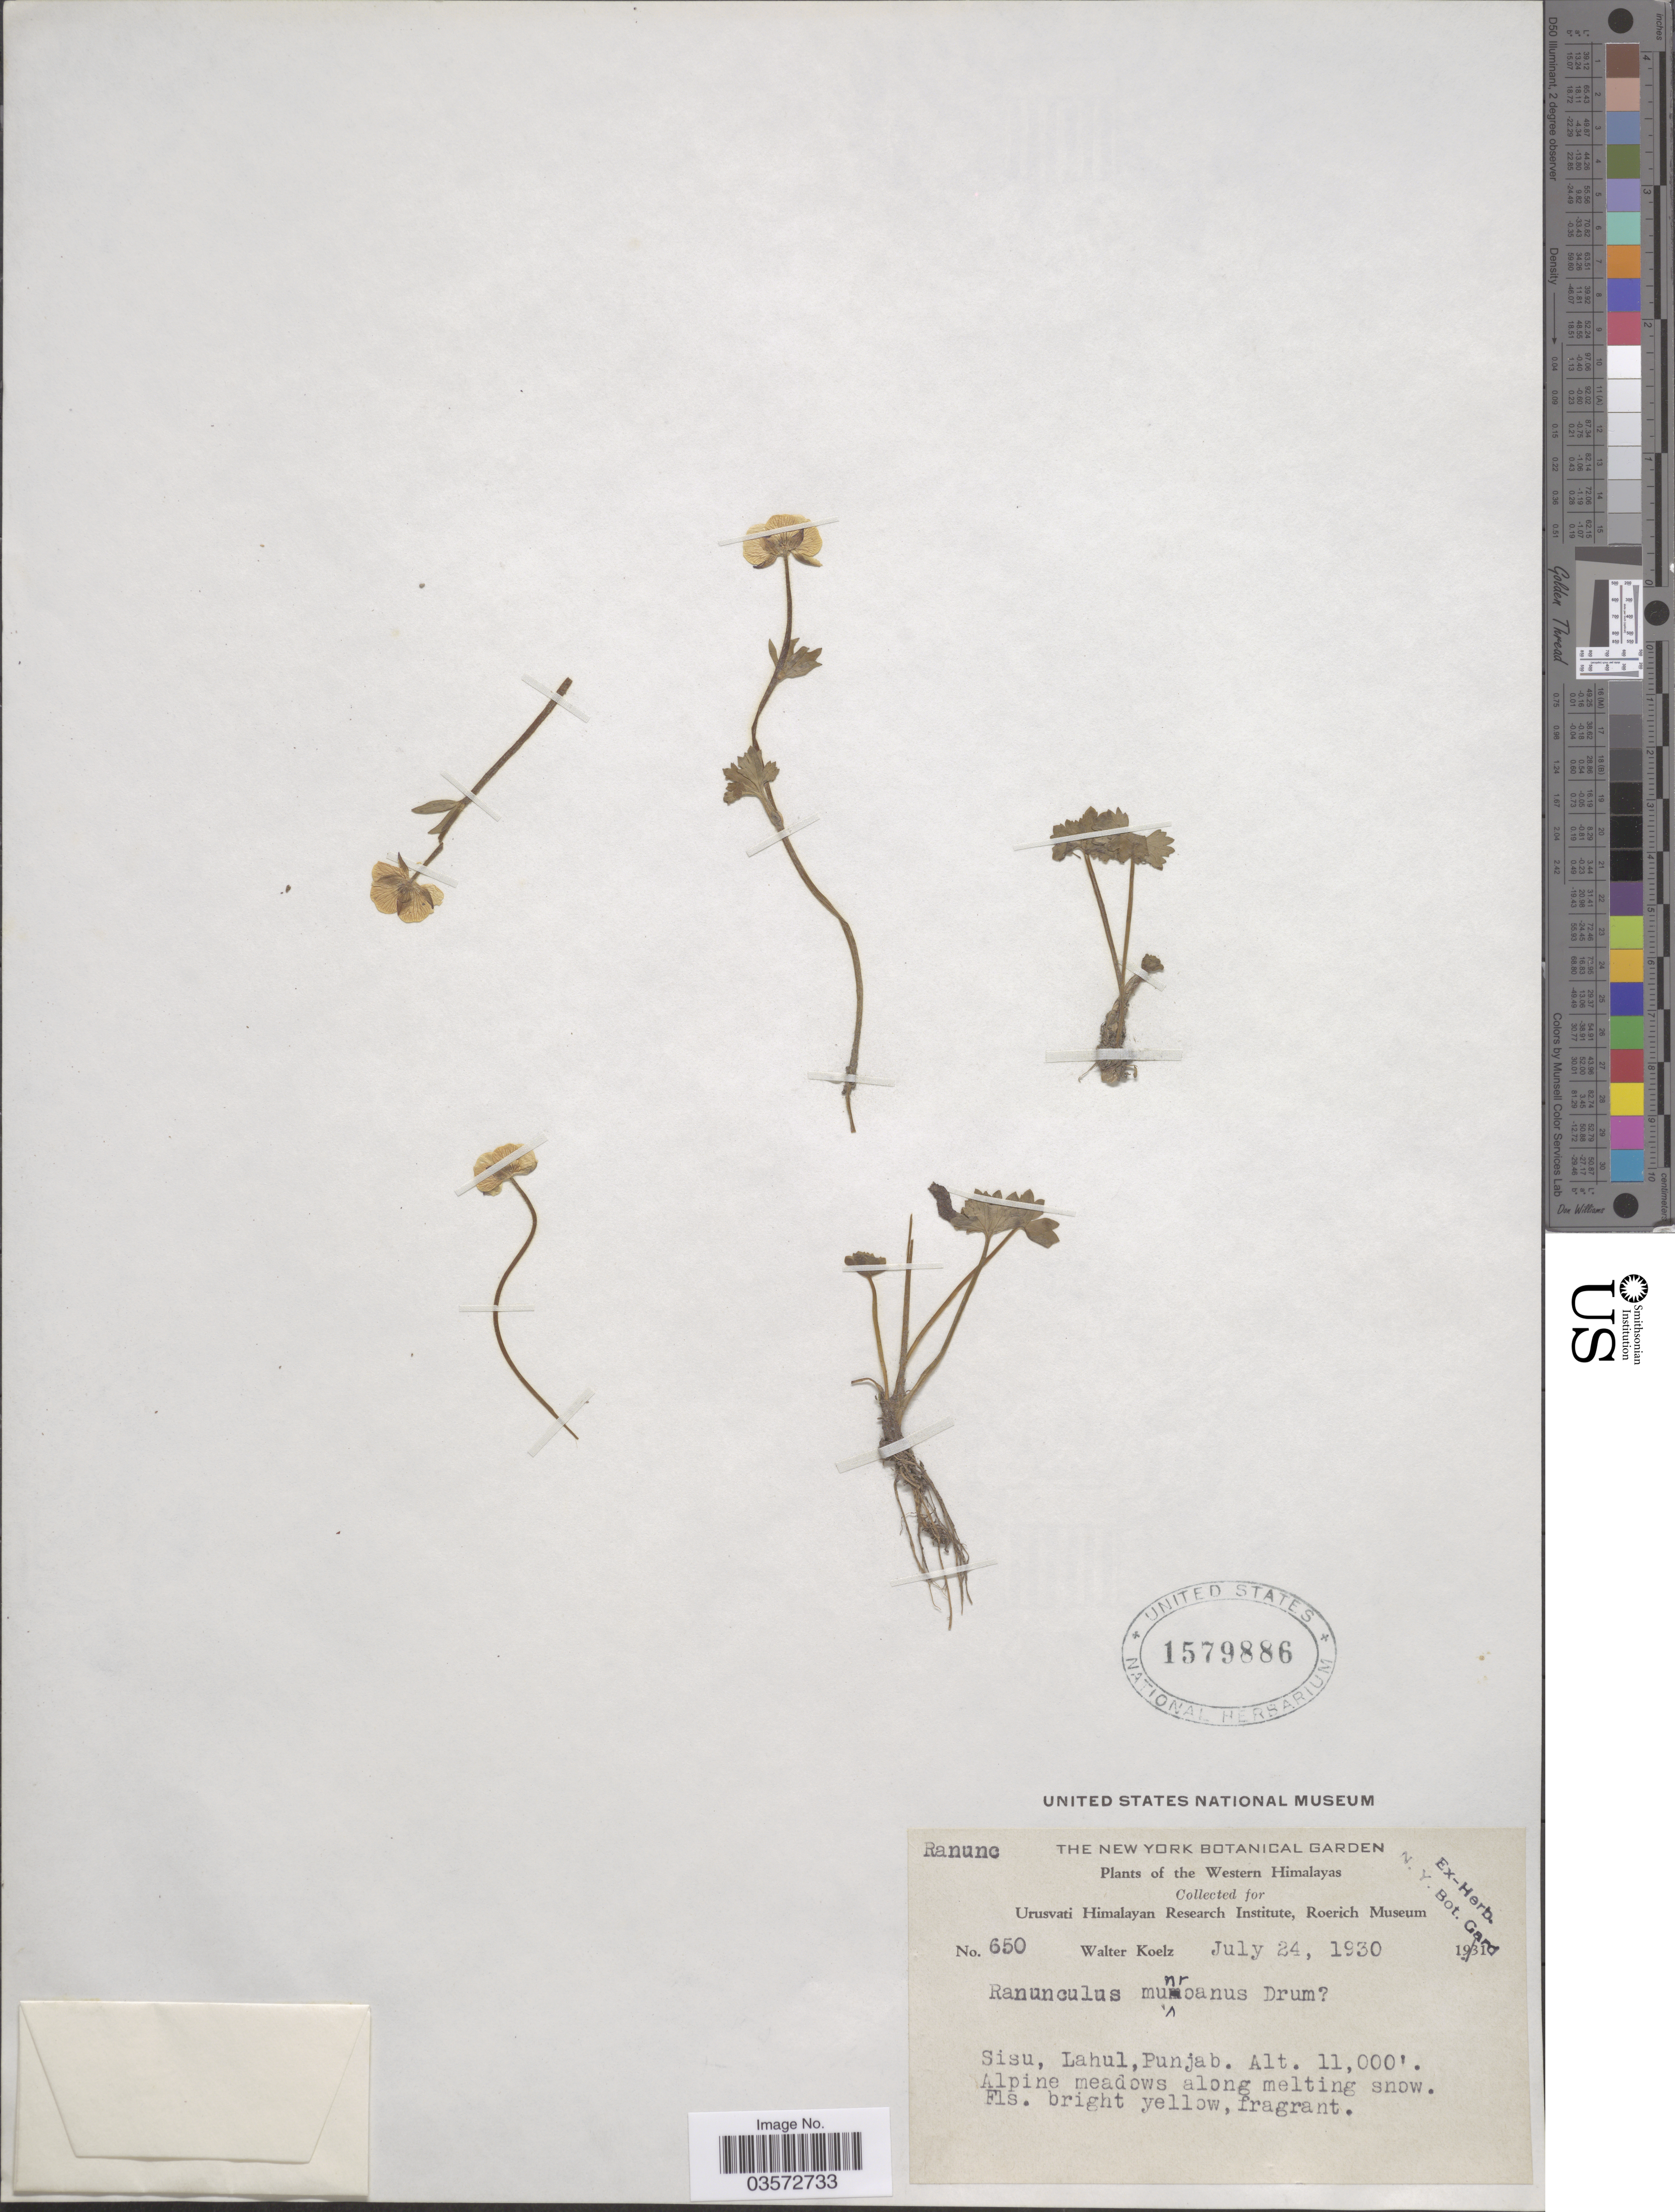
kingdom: Plantae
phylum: Tracheophyta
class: Magnoliopsida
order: Ranunculales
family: Ranunculaceae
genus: Ranunculus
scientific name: Ranunculus munroanus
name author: J.R. Drumm. ex Dunn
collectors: W. N. Koelz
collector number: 650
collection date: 1930-07-24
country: India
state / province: Punjab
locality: The Western Himalayas. Sisu, Lahul.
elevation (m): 3353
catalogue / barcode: US 1579886